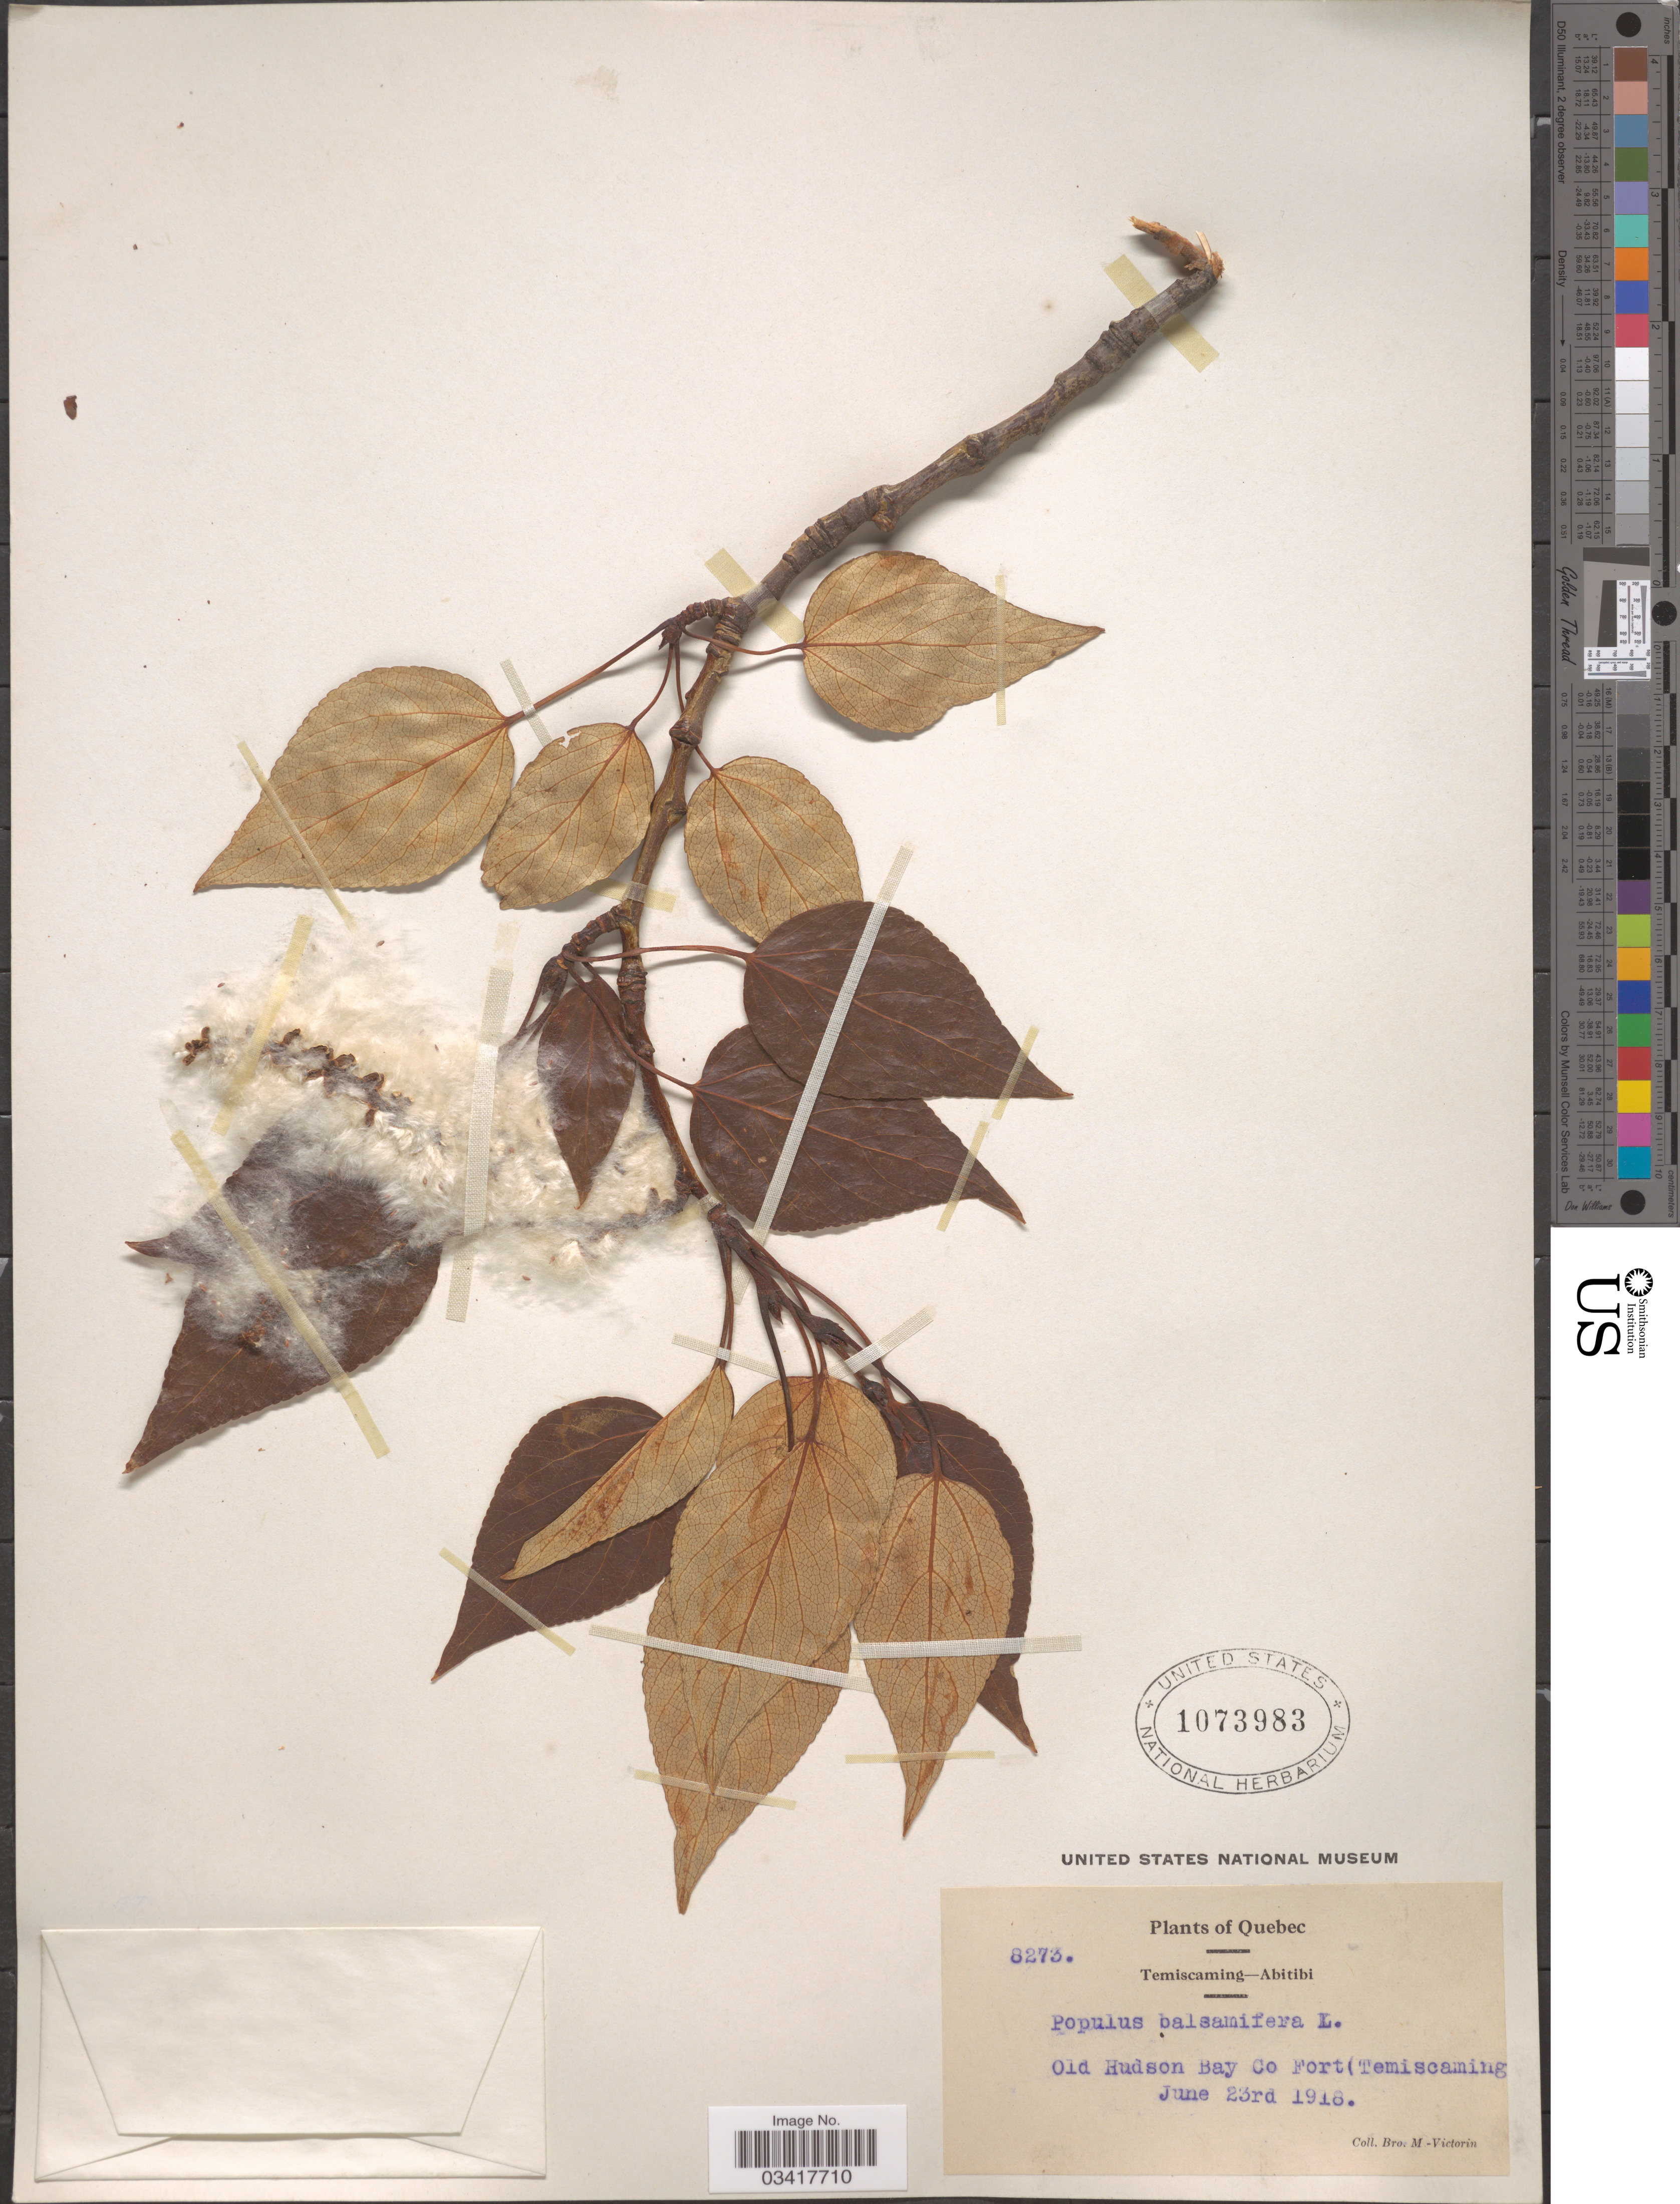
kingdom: Plantae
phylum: Tracheophyta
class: Magnoliopsida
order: Malpighiales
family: Salicaceae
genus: Populus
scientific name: Populus balsamifera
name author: L.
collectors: Fr. Marie-Victorin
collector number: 8273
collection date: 1918-06-23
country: Canada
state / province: Quebec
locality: Temiscaming-Abitibi. Old Hudson Bay Co Fort (Temiscaming).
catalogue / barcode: US 1073983